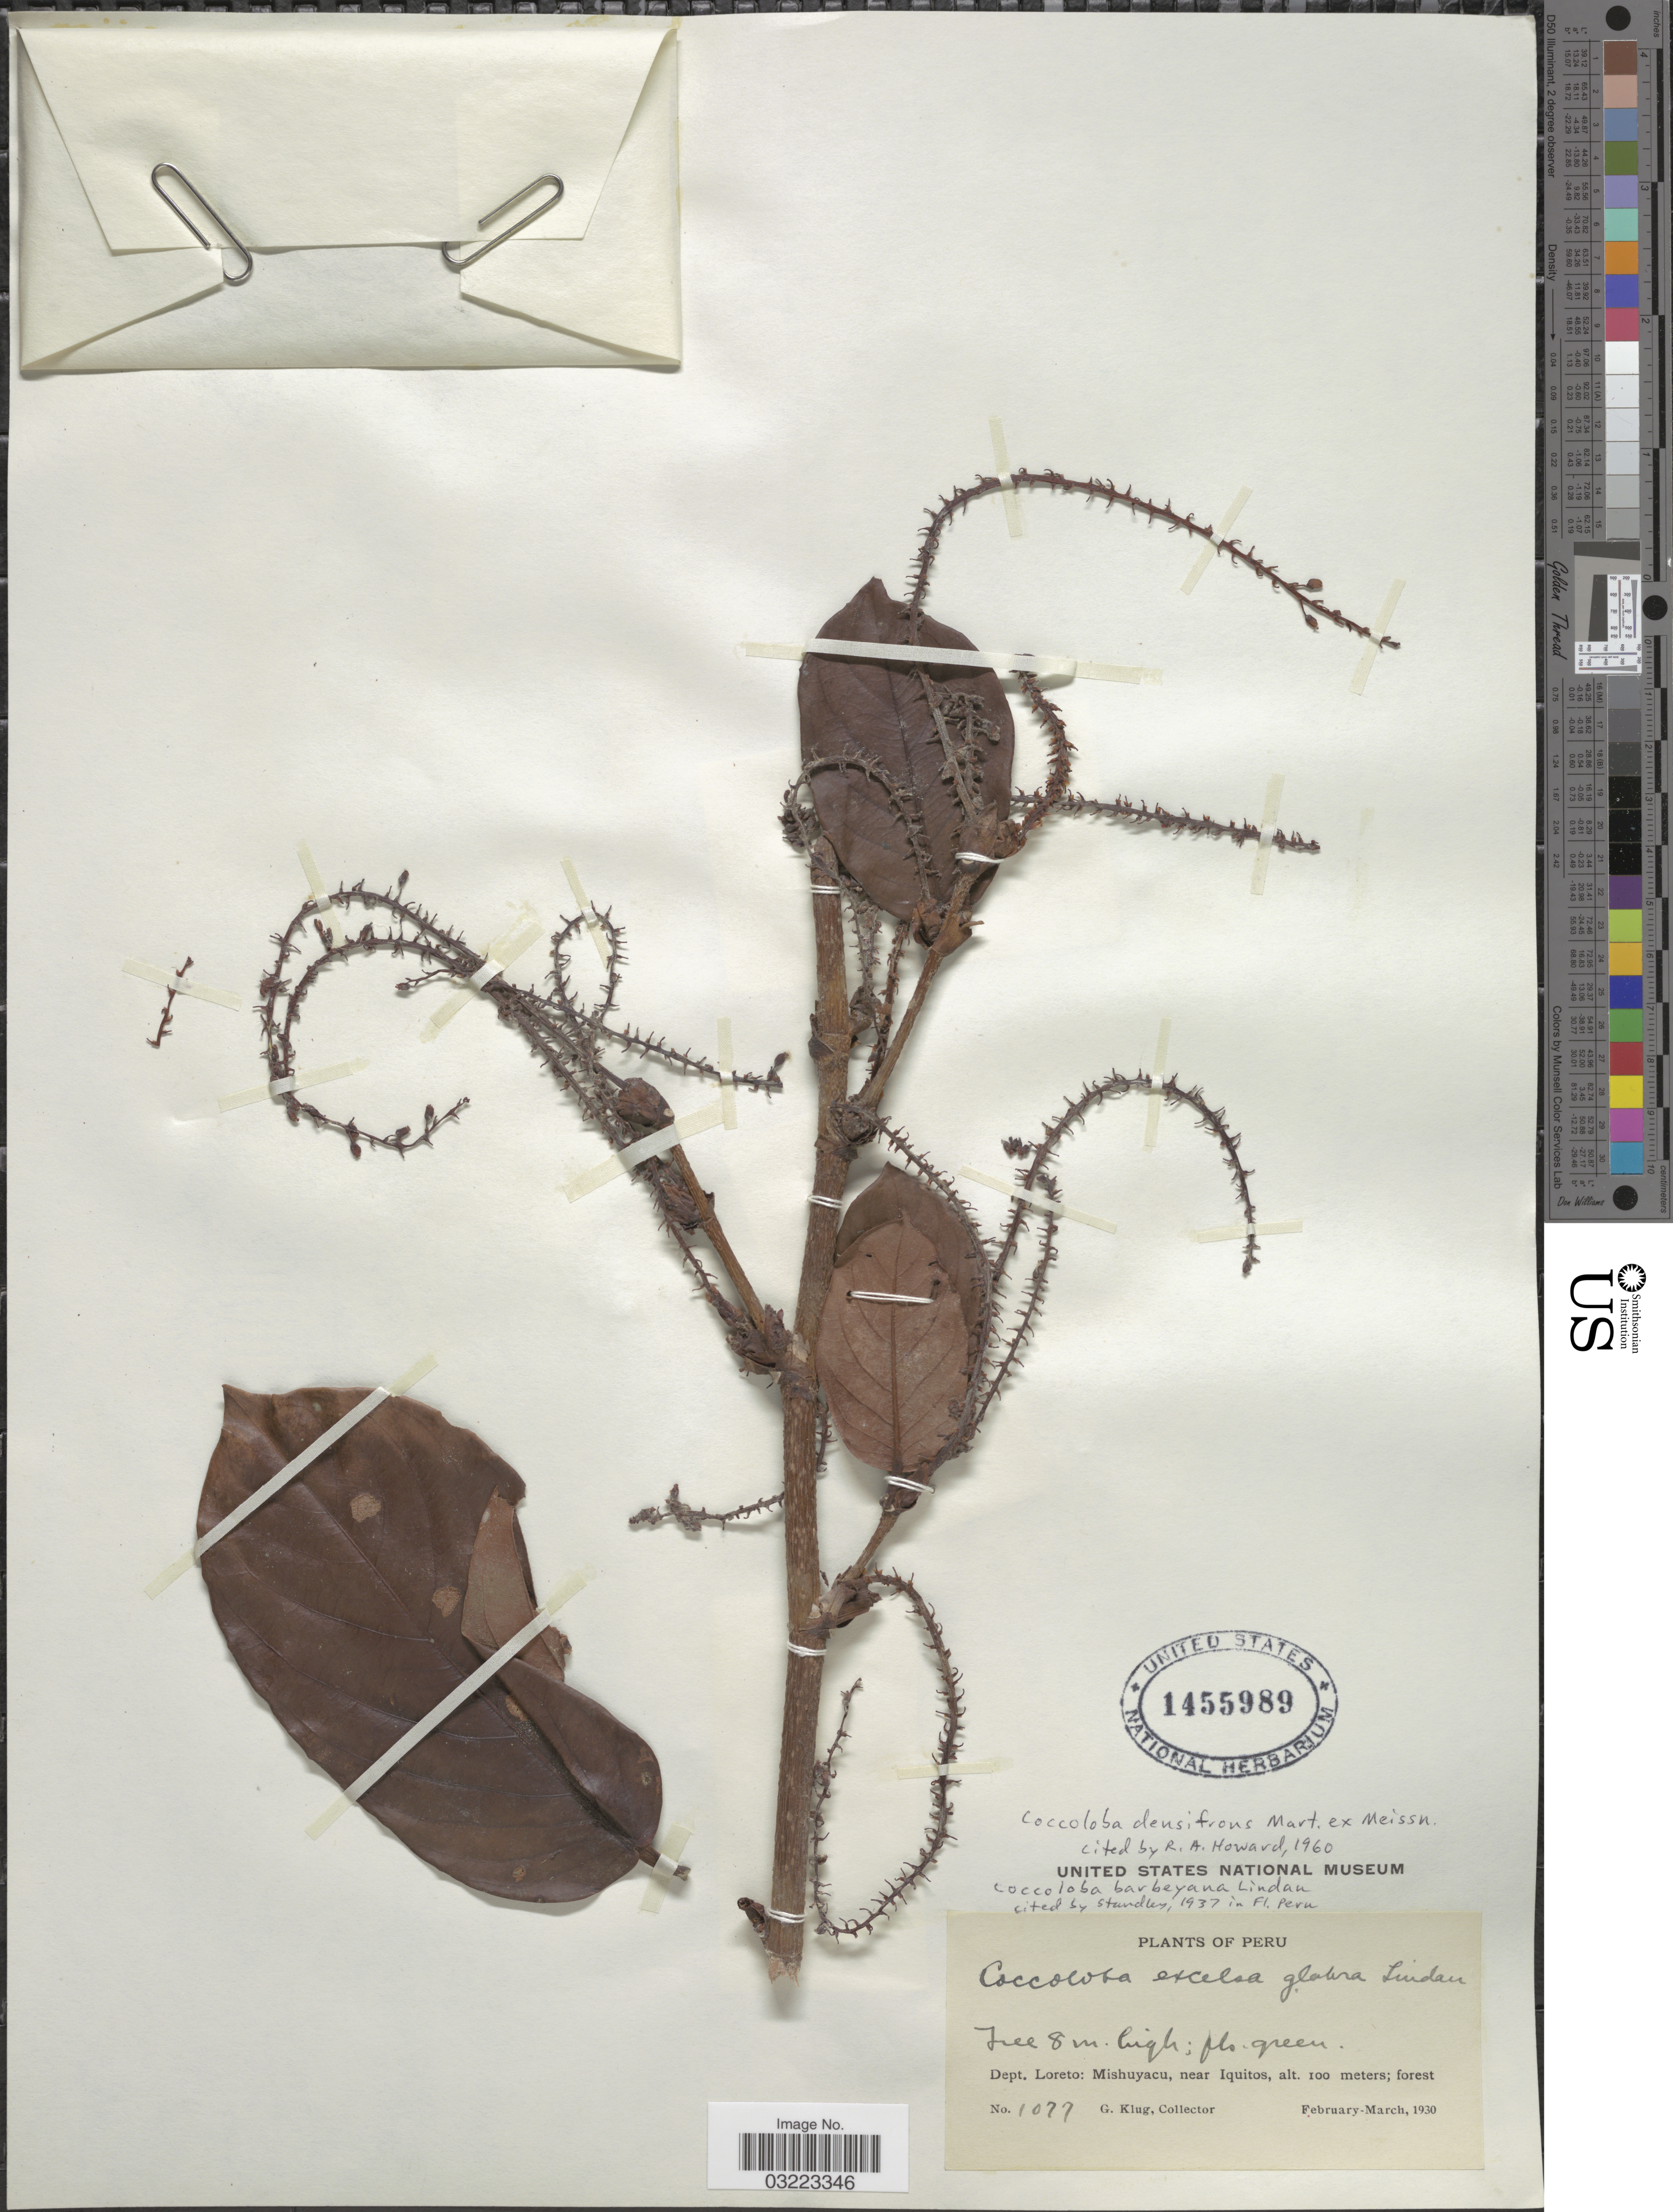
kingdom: Plantae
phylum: Tracheophyta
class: Magnoliopsida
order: Caryophyllales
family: Polygonaceae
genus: Coccoloba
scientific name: Coccoloba densifrons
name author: Mart. ex Meisn.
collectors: G. Klug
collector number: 1077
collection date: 1930-02/1930-03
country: Peru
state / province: Loreto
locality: Dept. Loreto: Mishuyacu, near Iquitos.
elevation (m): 100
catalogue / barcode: US 1455989